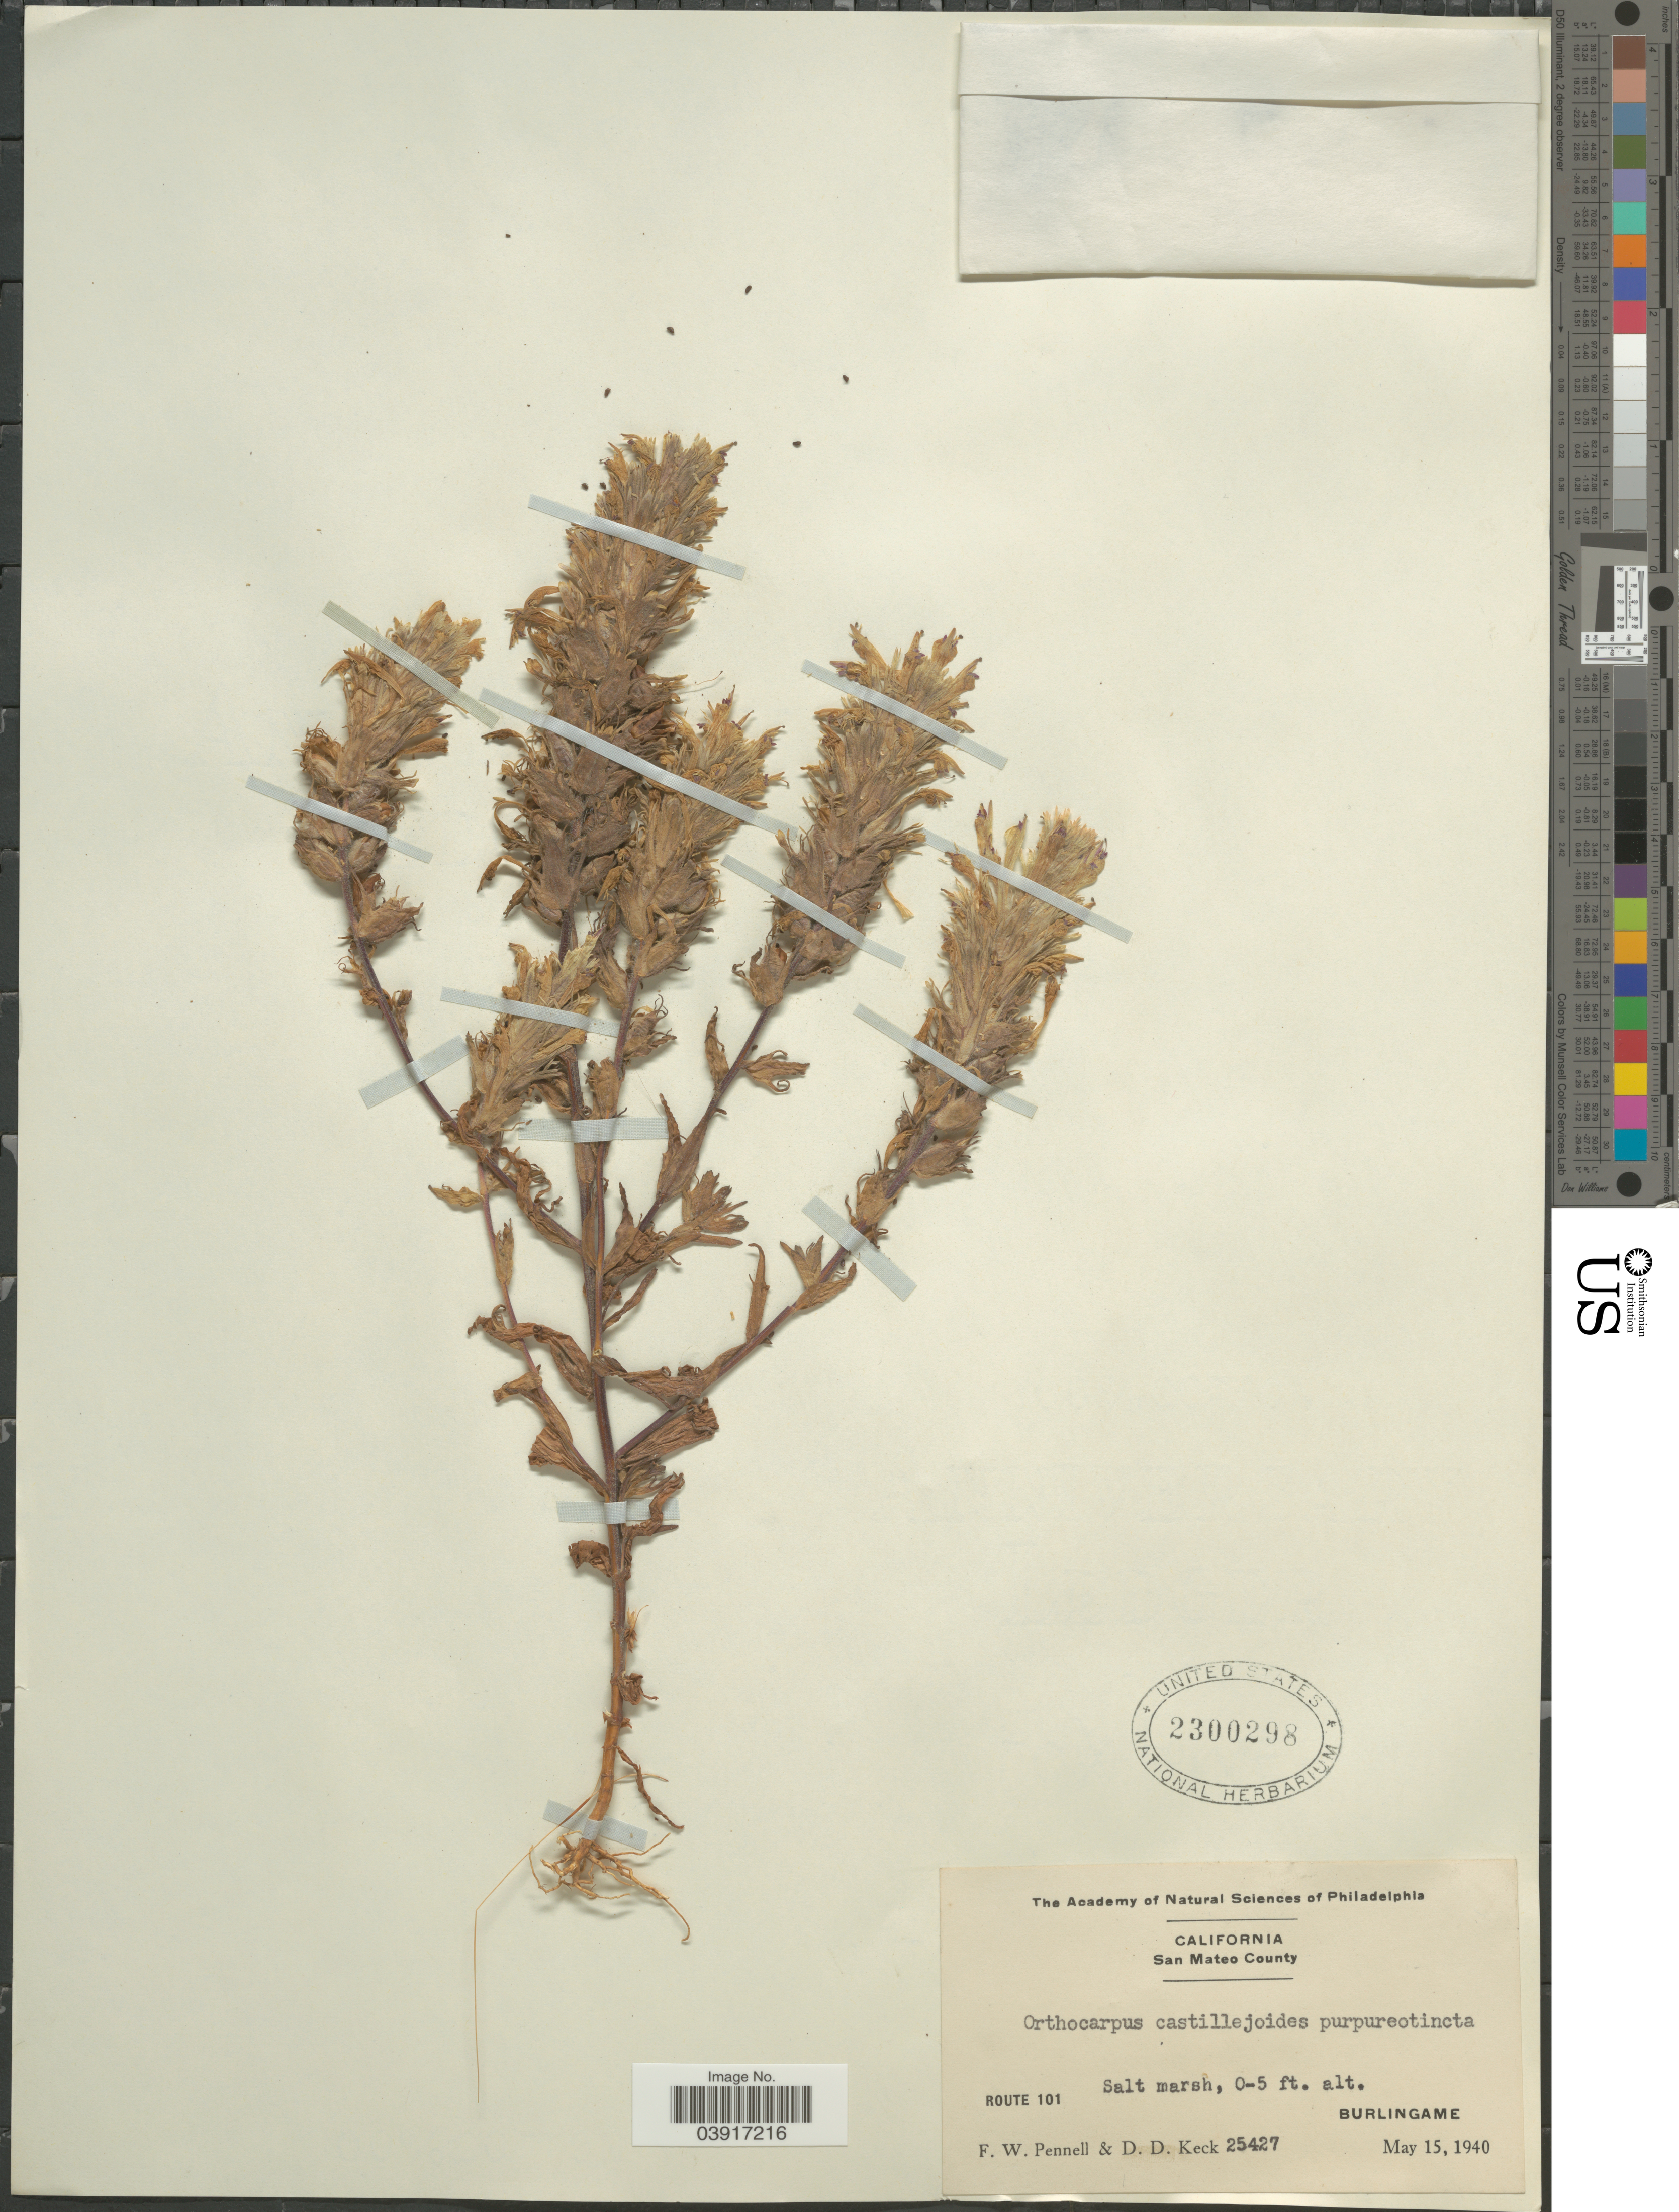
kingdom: Plantae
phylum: Tracheophyta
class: Magnoliopsida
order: Lamiales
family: Orobanchaceae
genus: Orthocarpus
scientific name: Orthocarpus castillejoides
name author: Benth.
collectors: F. W. Pennell & D. D. Keck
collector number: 25427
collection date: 1940-05-15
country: United States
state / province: California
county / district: San Mateo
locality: San Mateo County. Route 101, Burlingame.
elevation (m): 0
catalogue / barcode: US 2300298